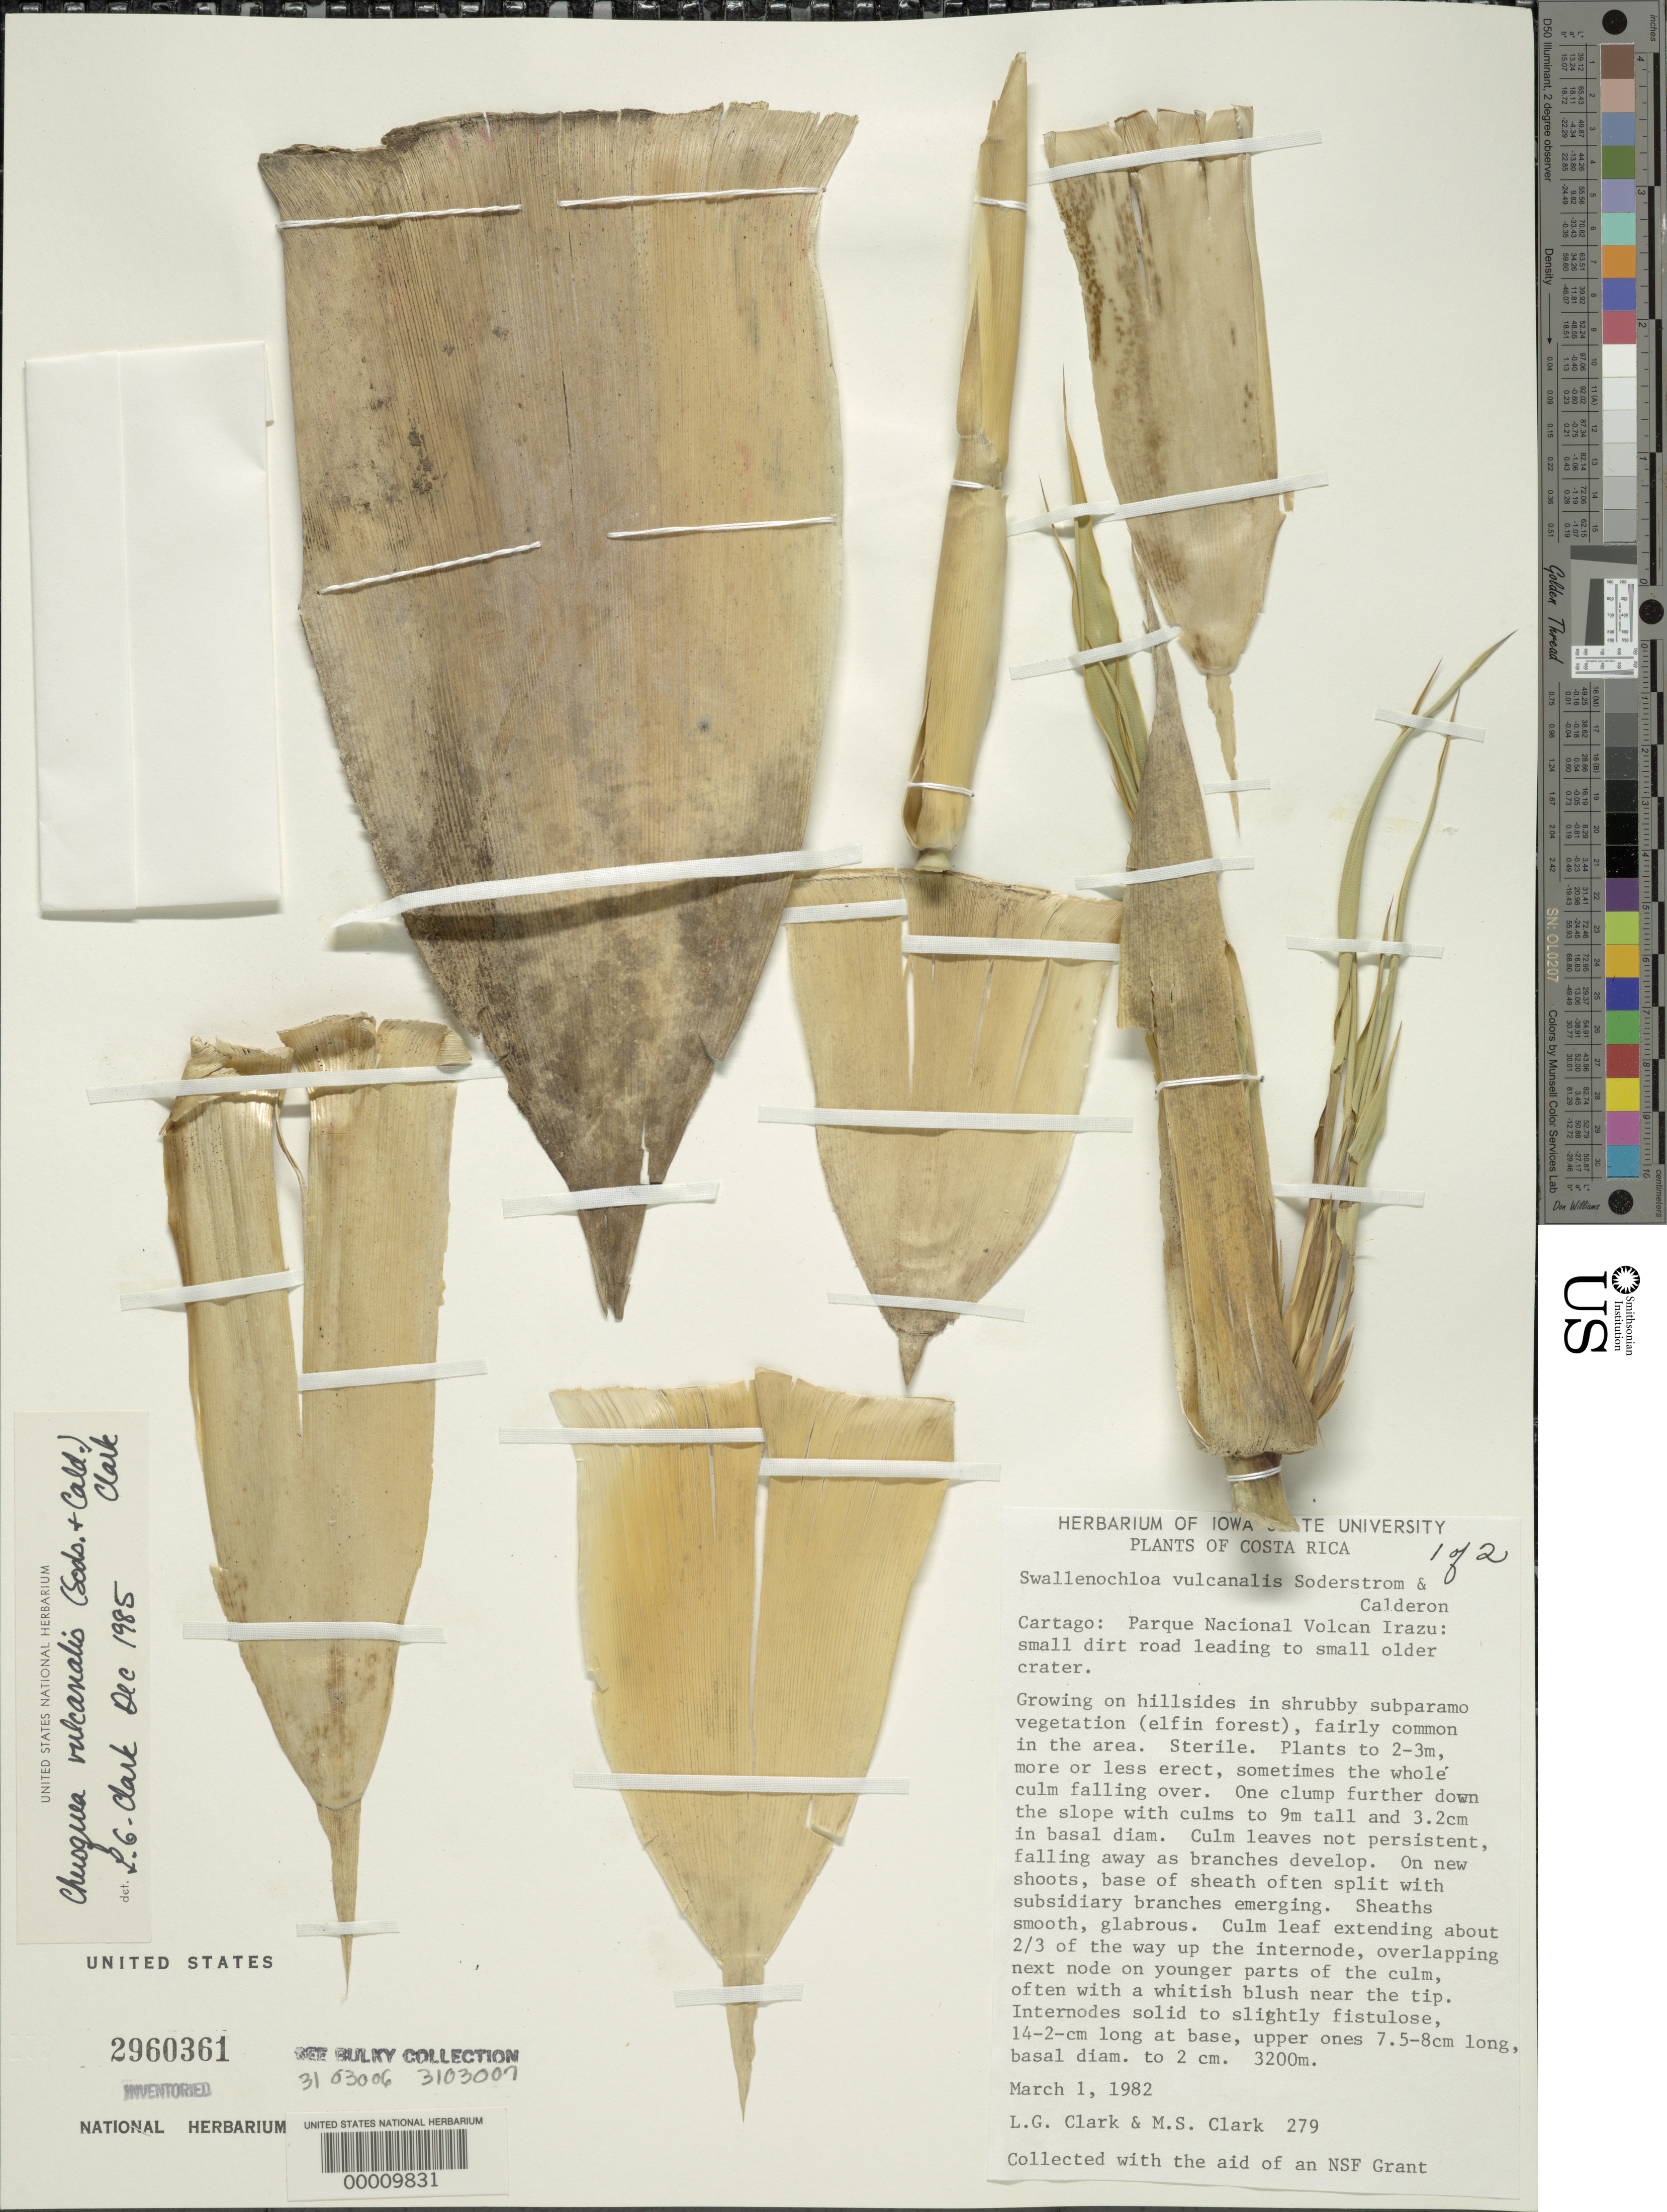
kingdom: Plantae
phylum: Tracheophyta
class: Liliopsida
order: Poales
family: Poaceae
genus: Chusquea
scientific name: Chusquea vulcanalis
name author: (Soderstr. & C. E. Calderón) L.G. Clark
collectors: L. G. Clark & M. S. Clark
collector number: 279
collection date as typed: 01 Mar 1982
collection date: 1982-03-01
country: Costa Rica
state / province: Cartago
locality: Parque Nacional Volcan Irazu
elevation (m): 3200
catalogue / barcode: US 2960361